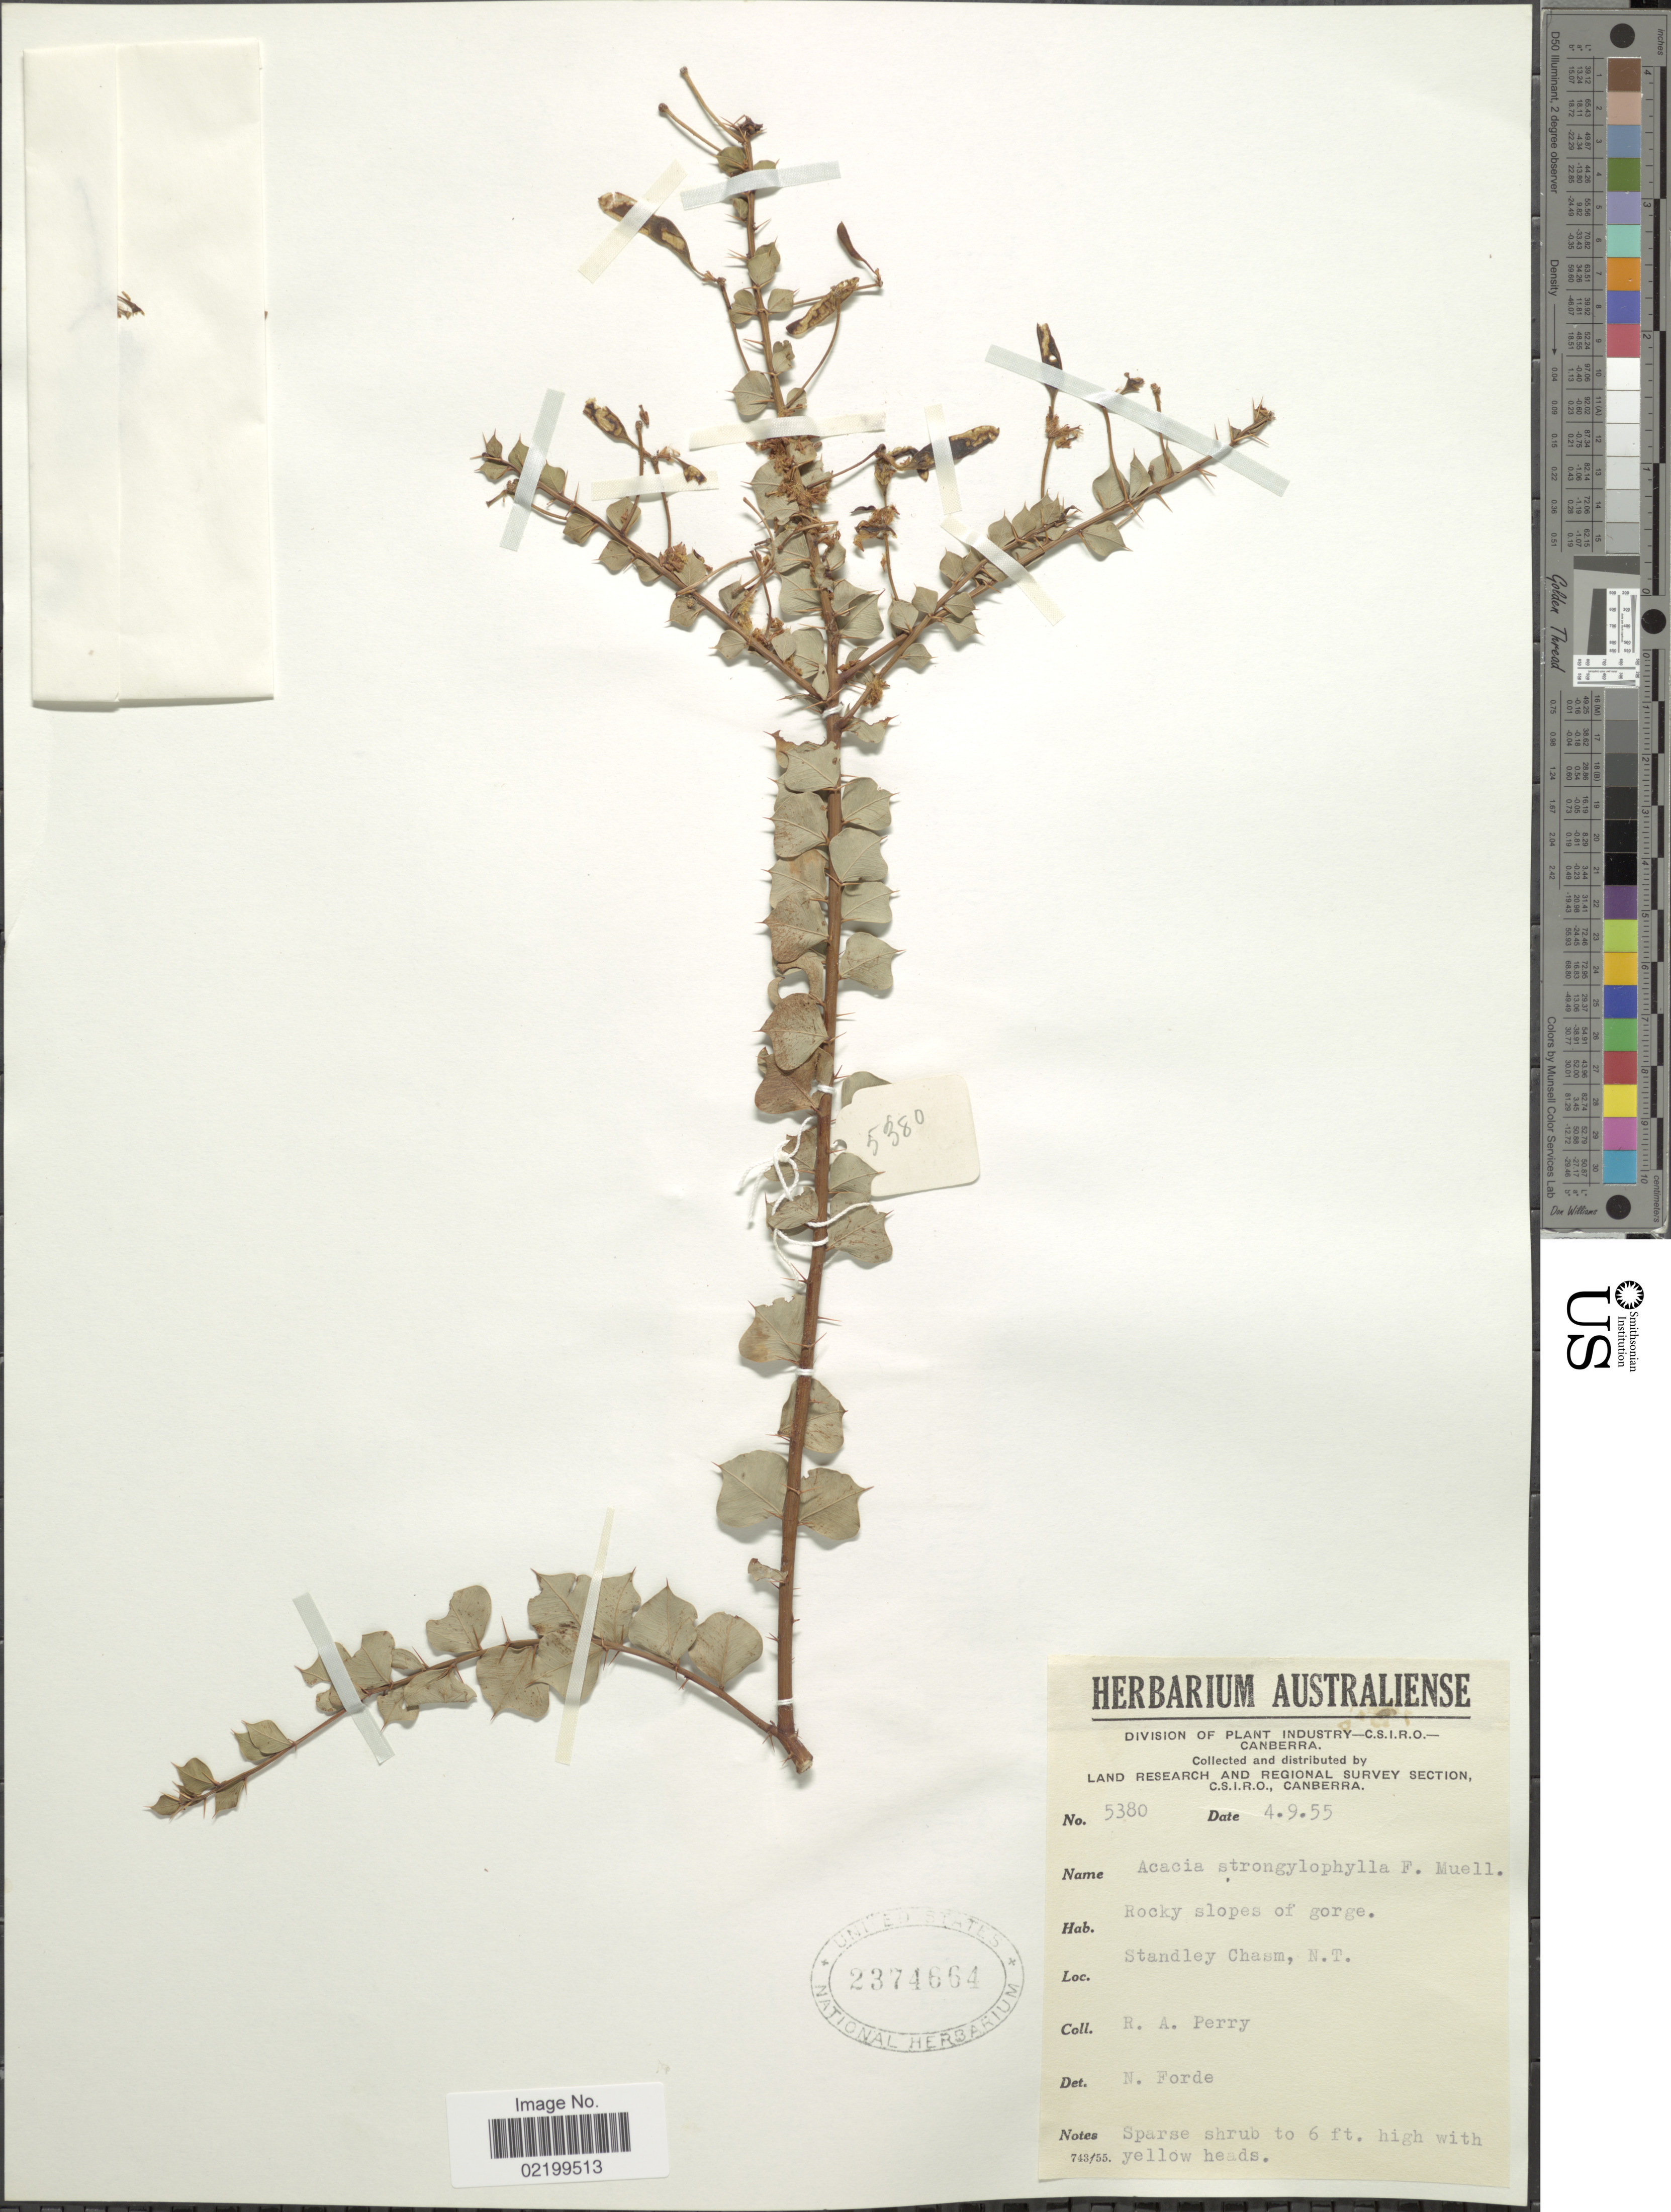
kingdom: Plantae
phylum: Tracheophyta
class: Magnoliopsida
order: Fabales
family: Fabaceae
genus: Acacia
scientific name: Acacia strongylophylla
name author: F. Muell.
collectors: Perry, R. A.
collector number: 5380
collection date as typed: Transcribed d/m/y: 4/9/55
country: Australia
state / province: Northern Territory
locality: Standley Chasm, N.T.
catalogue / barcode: US 2374664